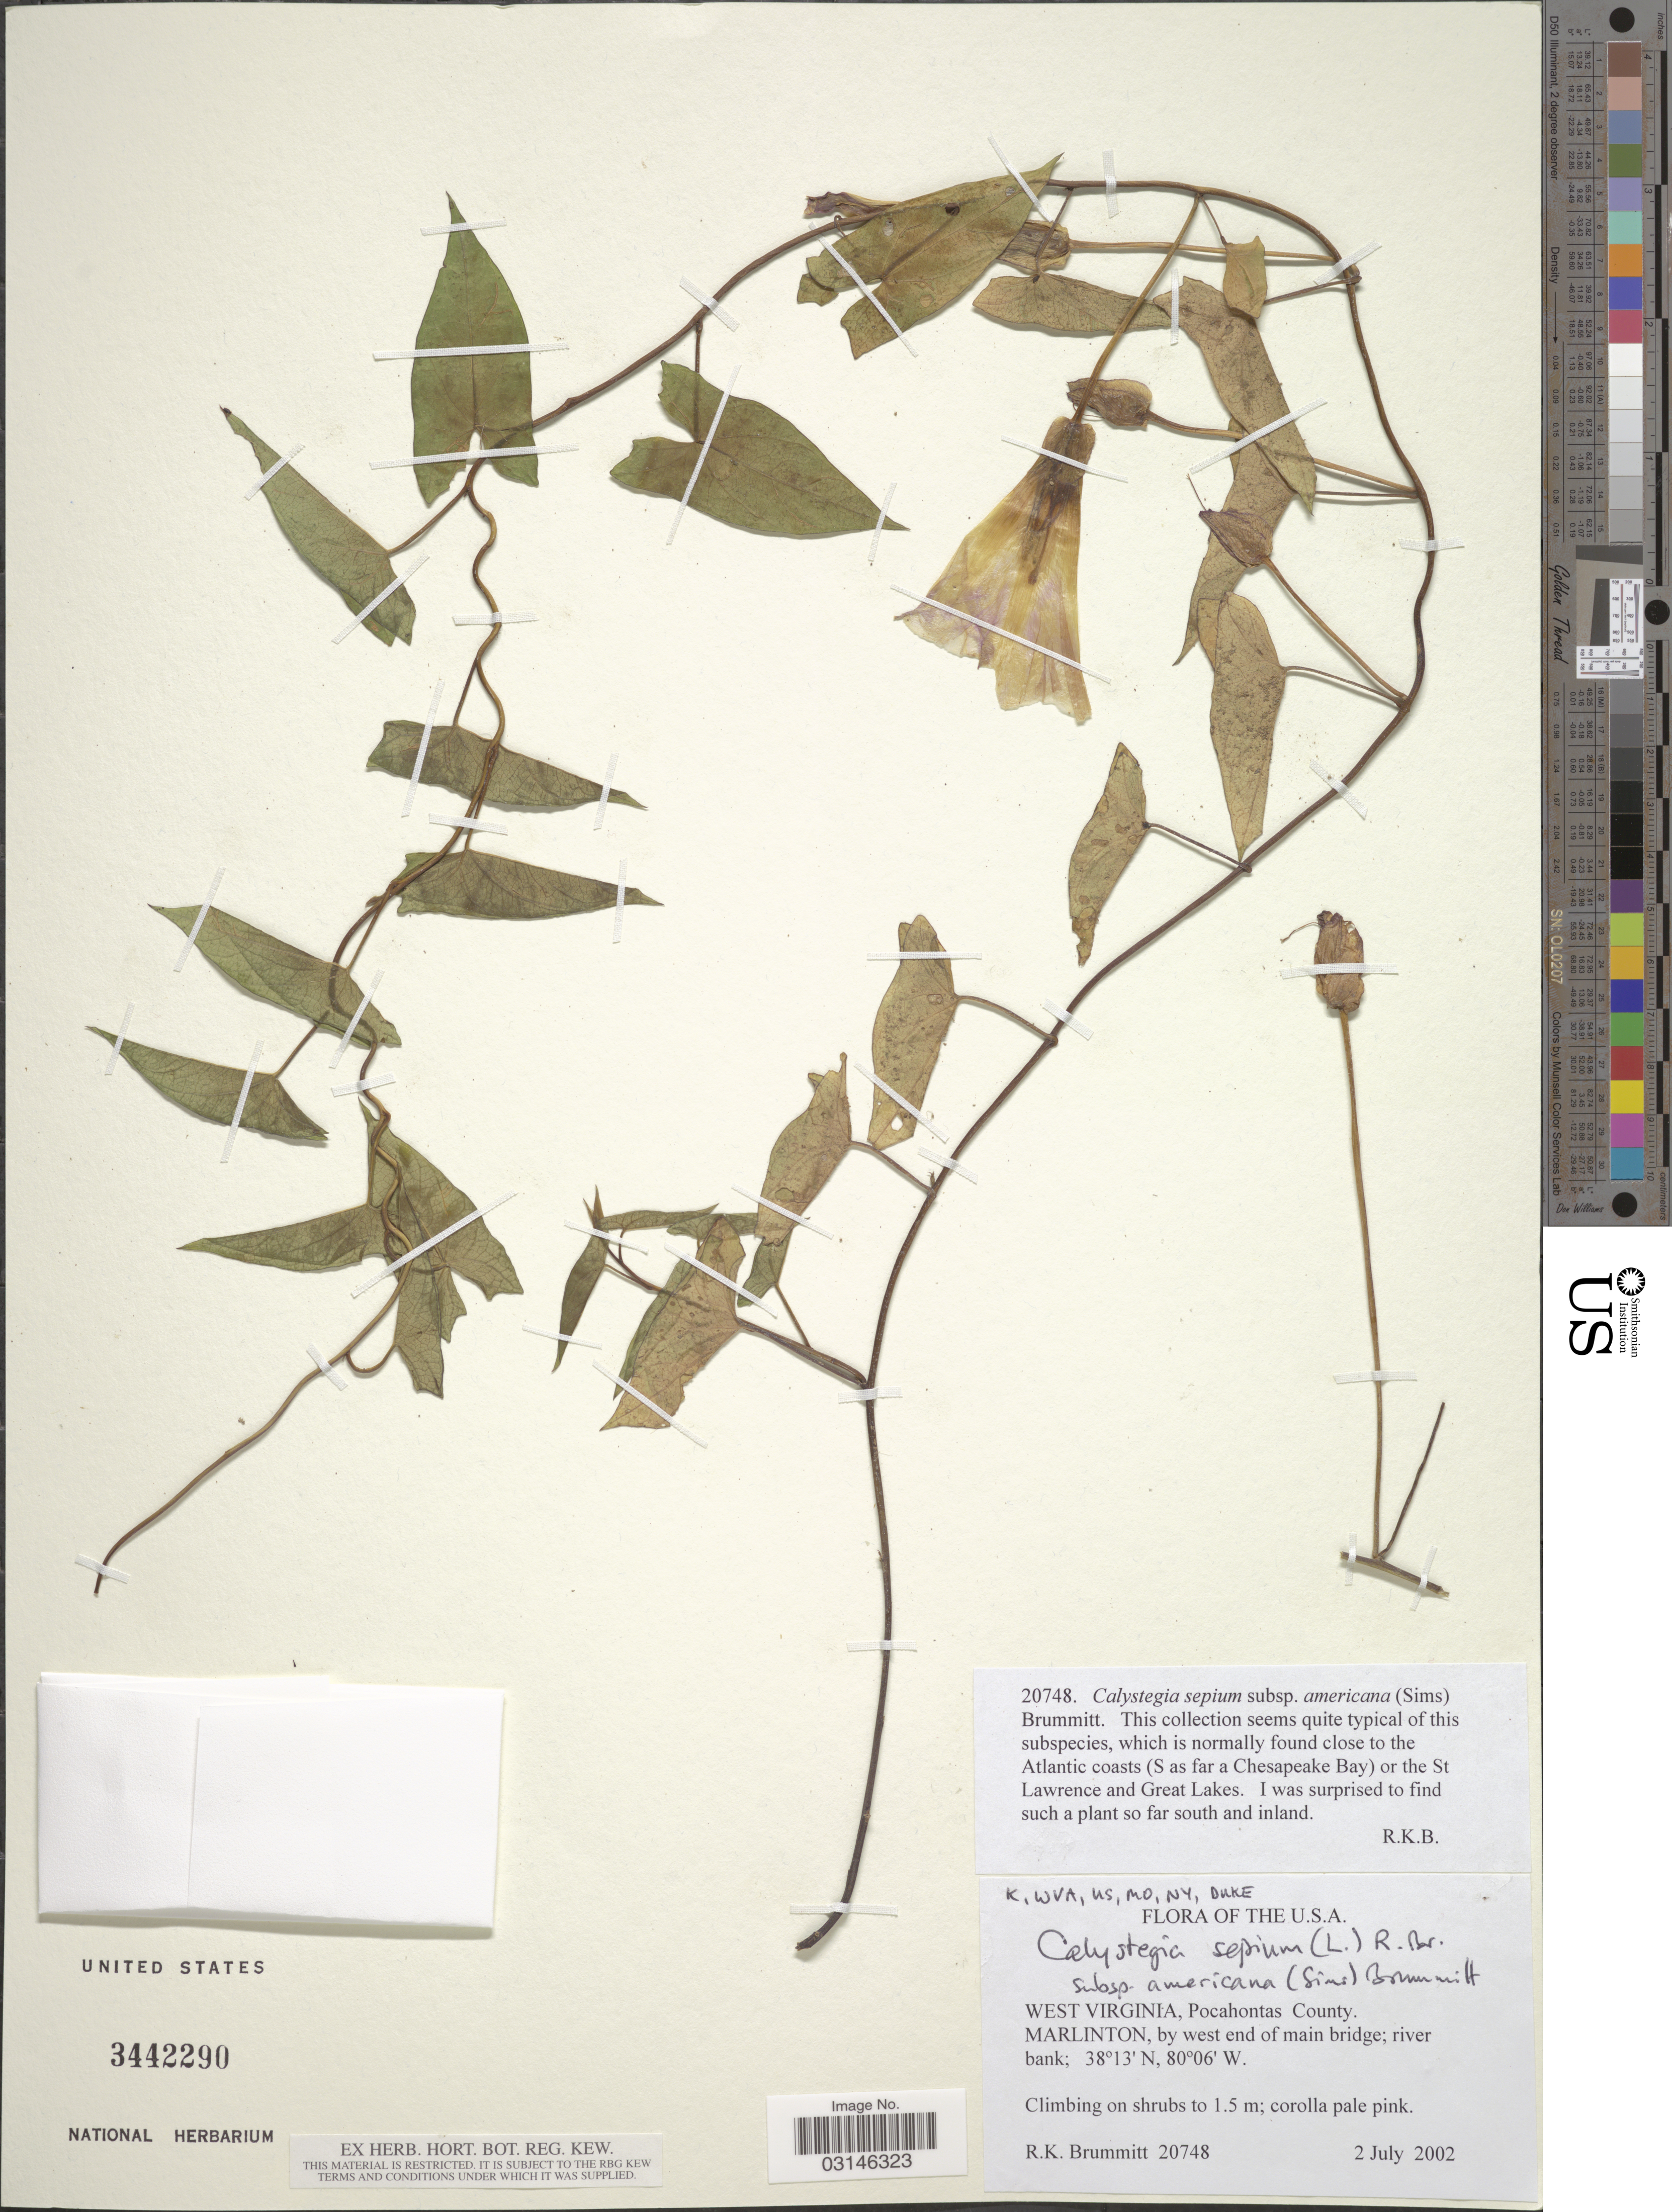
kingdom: Plantae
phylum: Tracheophyta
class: Magnoliopsida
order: Solanales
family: Convolvulaceae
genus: Calystegia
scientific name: Calystegia sepium subsp. americana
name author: (Sims) Brummitt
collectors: R. K. Brummitt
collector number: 20748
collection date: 2002-07-02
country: United States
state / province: West Virginia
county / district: Pocahontas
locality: Pocahontas County. Marlinton, by west end of main bridge; river bank.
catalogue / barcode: US 3442290